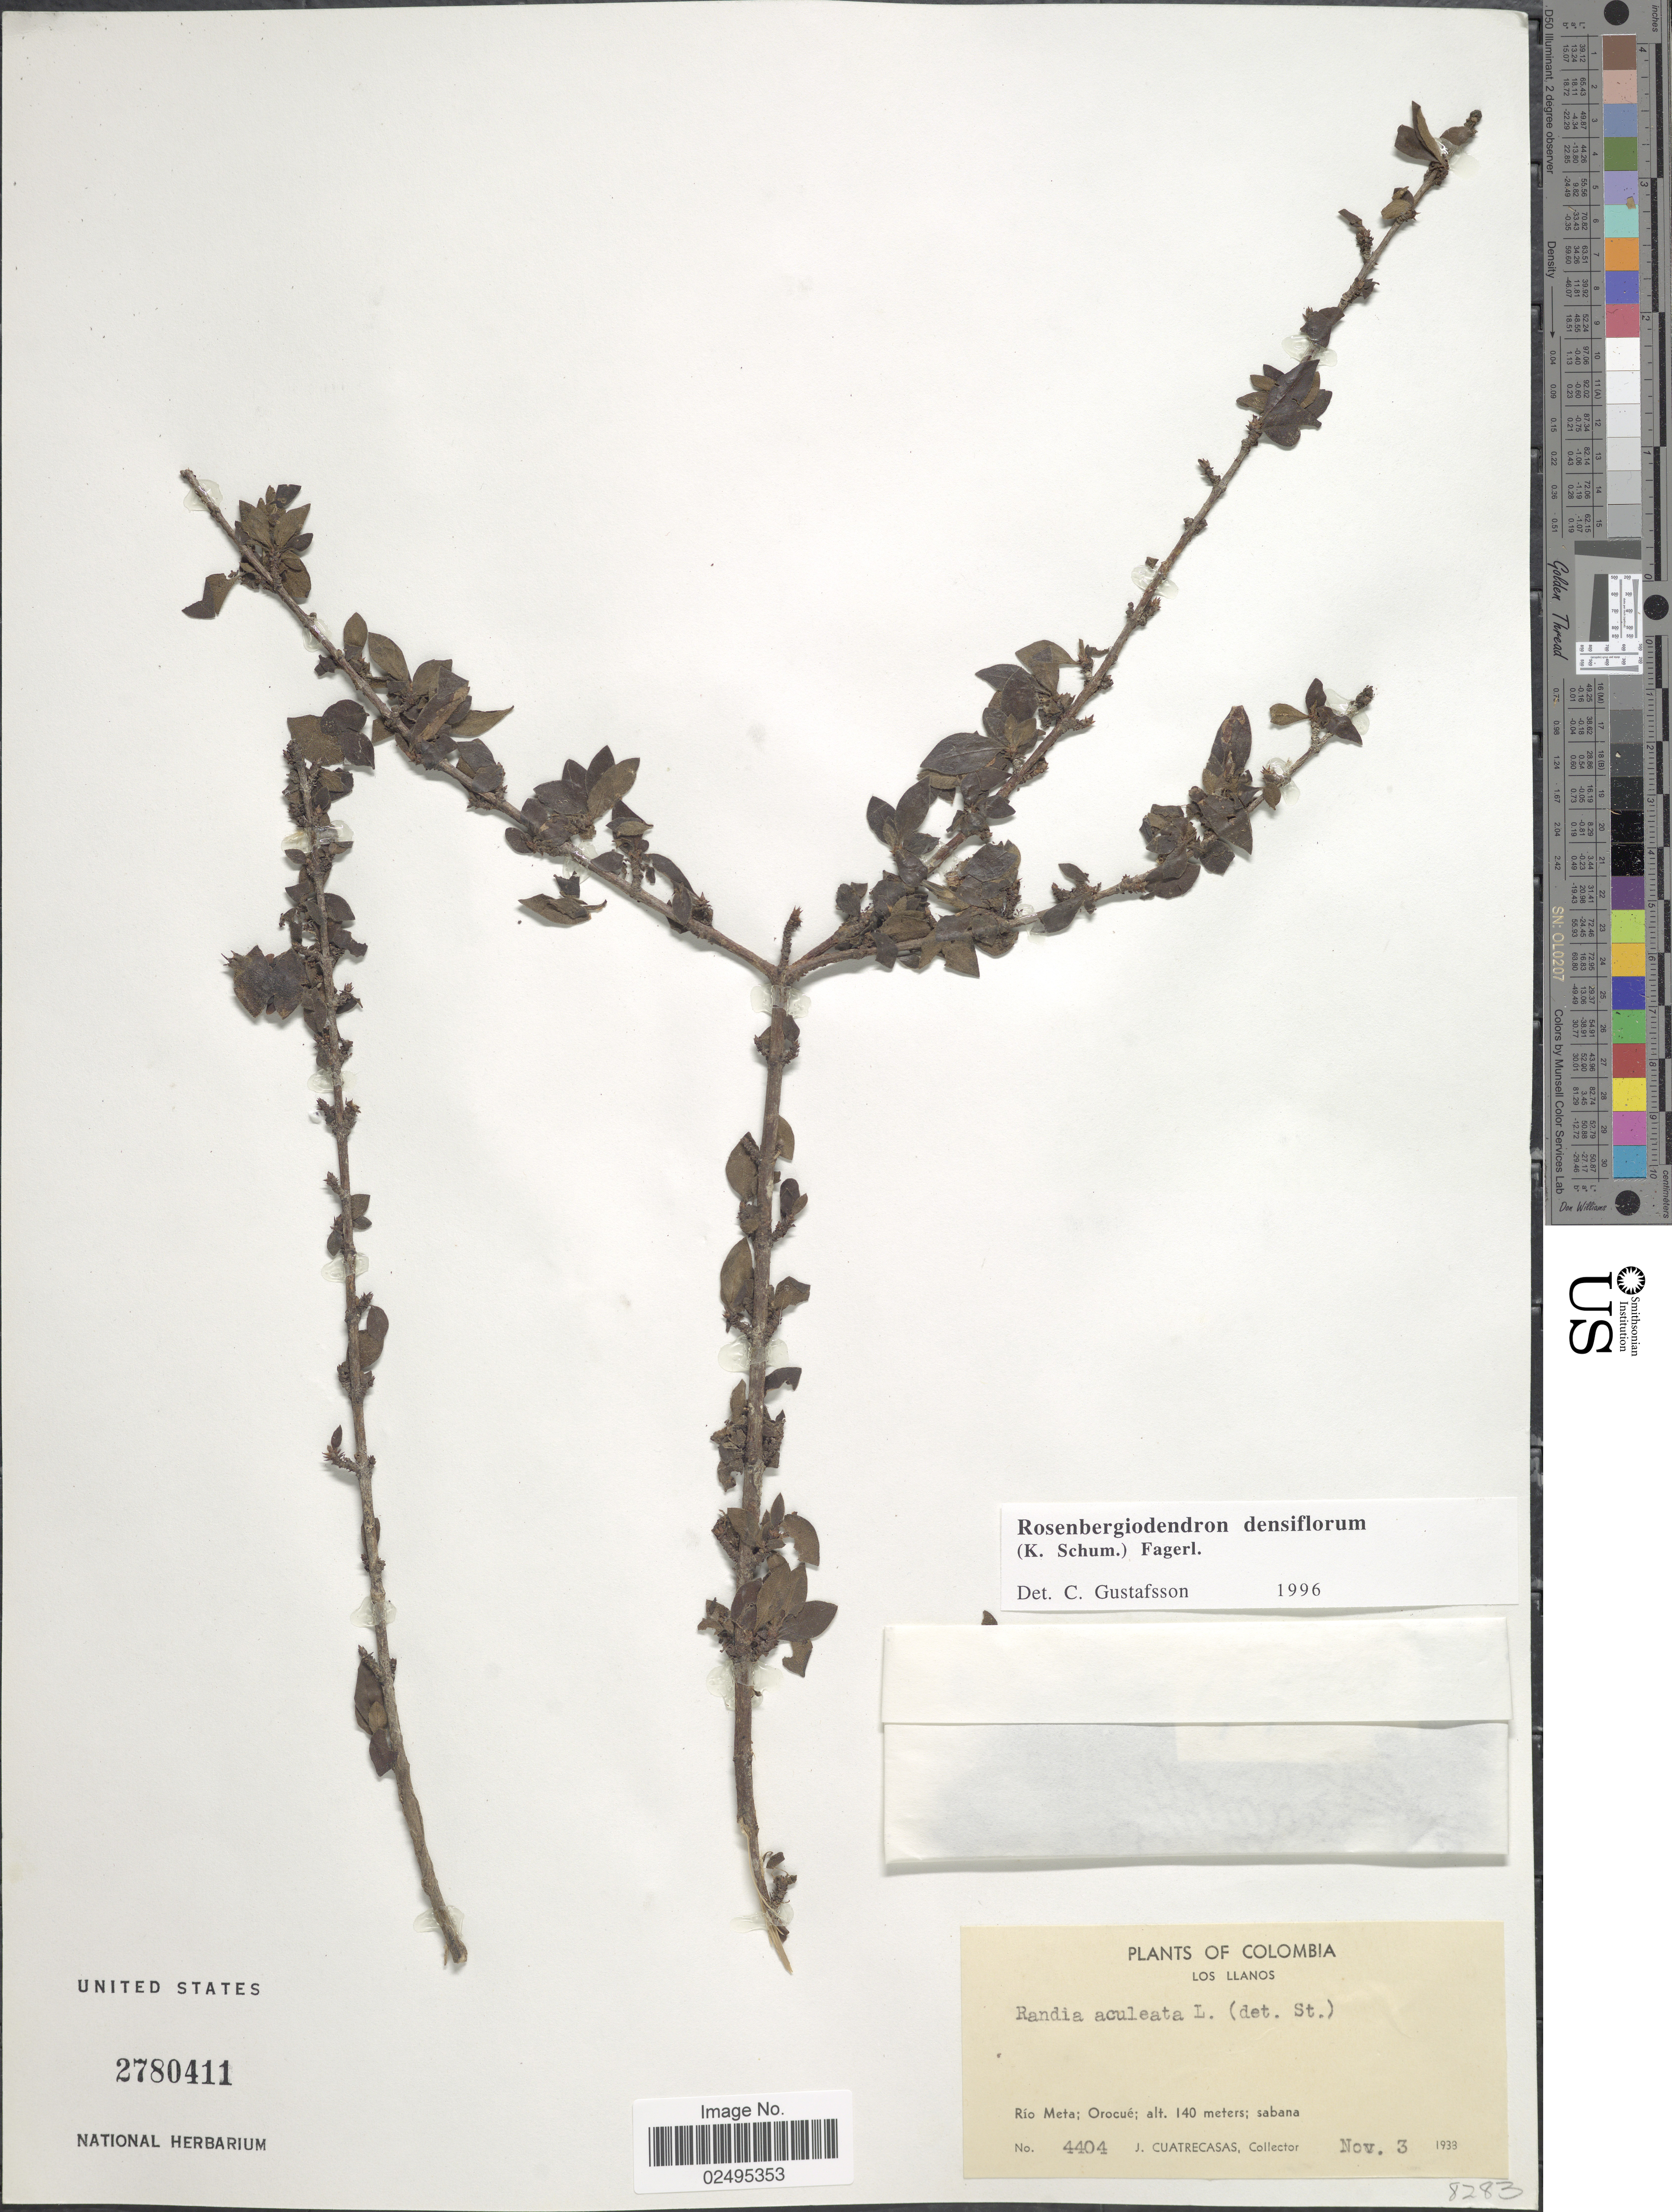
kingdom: Plantae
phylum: Tracheophyta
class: Magnoliopsida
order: Gentianales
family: Rubiaceae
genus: Rosenbergiodendron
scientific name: Rosenbergiodendron densiflorum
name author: (K. Schum.) Fagerl.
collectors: J. Cuatrecasas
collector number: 4404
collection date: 1938-11-03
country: Colombia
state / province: Meta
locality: Los Llanos, Rio Meta, Orocue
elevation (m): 140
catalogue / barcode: US 2780411